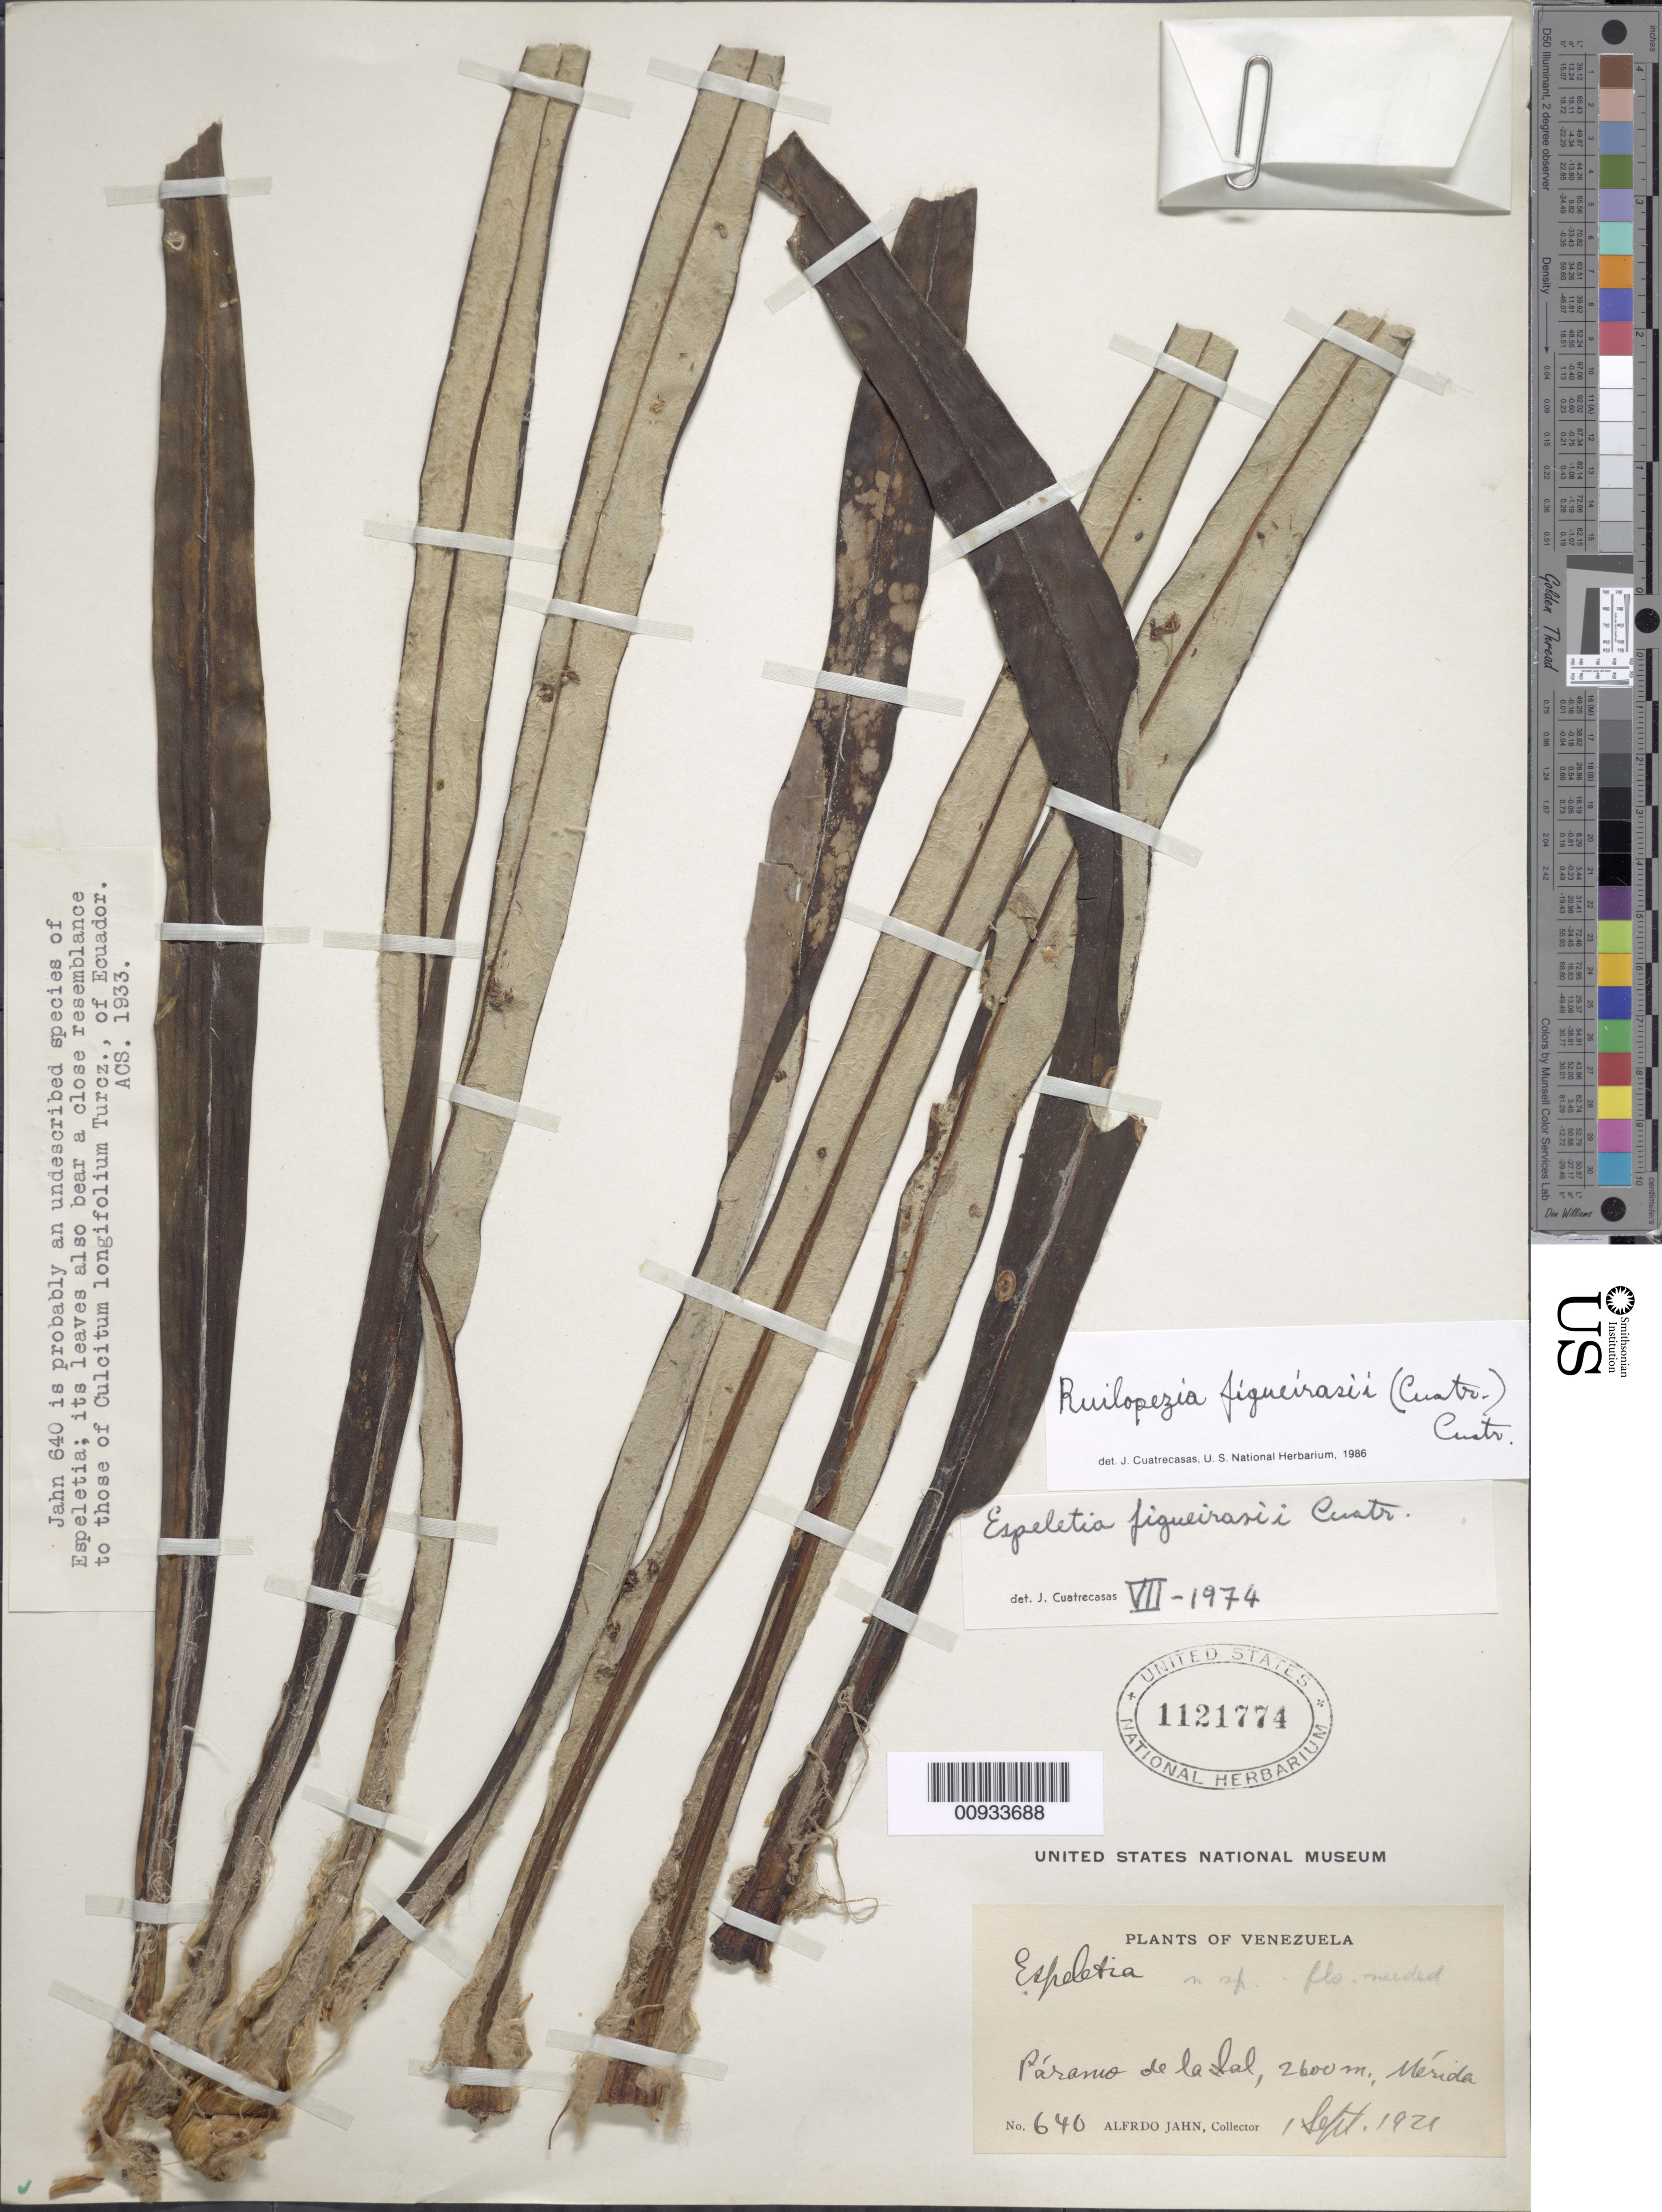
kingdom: Plantae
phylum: Tracheophyta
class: Magnoliopsida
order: Asterales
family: Asteraceae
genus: Ruilopezia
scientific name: Ruilopezia figueirasii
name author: (Cuatrec.) Cuatrec.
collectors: A. Jahn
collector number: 640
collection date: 1921-09-01/1921-09-30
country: Venezuela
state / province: Mérida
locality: Páramo de La Sal.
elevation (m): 2600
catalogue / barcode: US 1121774